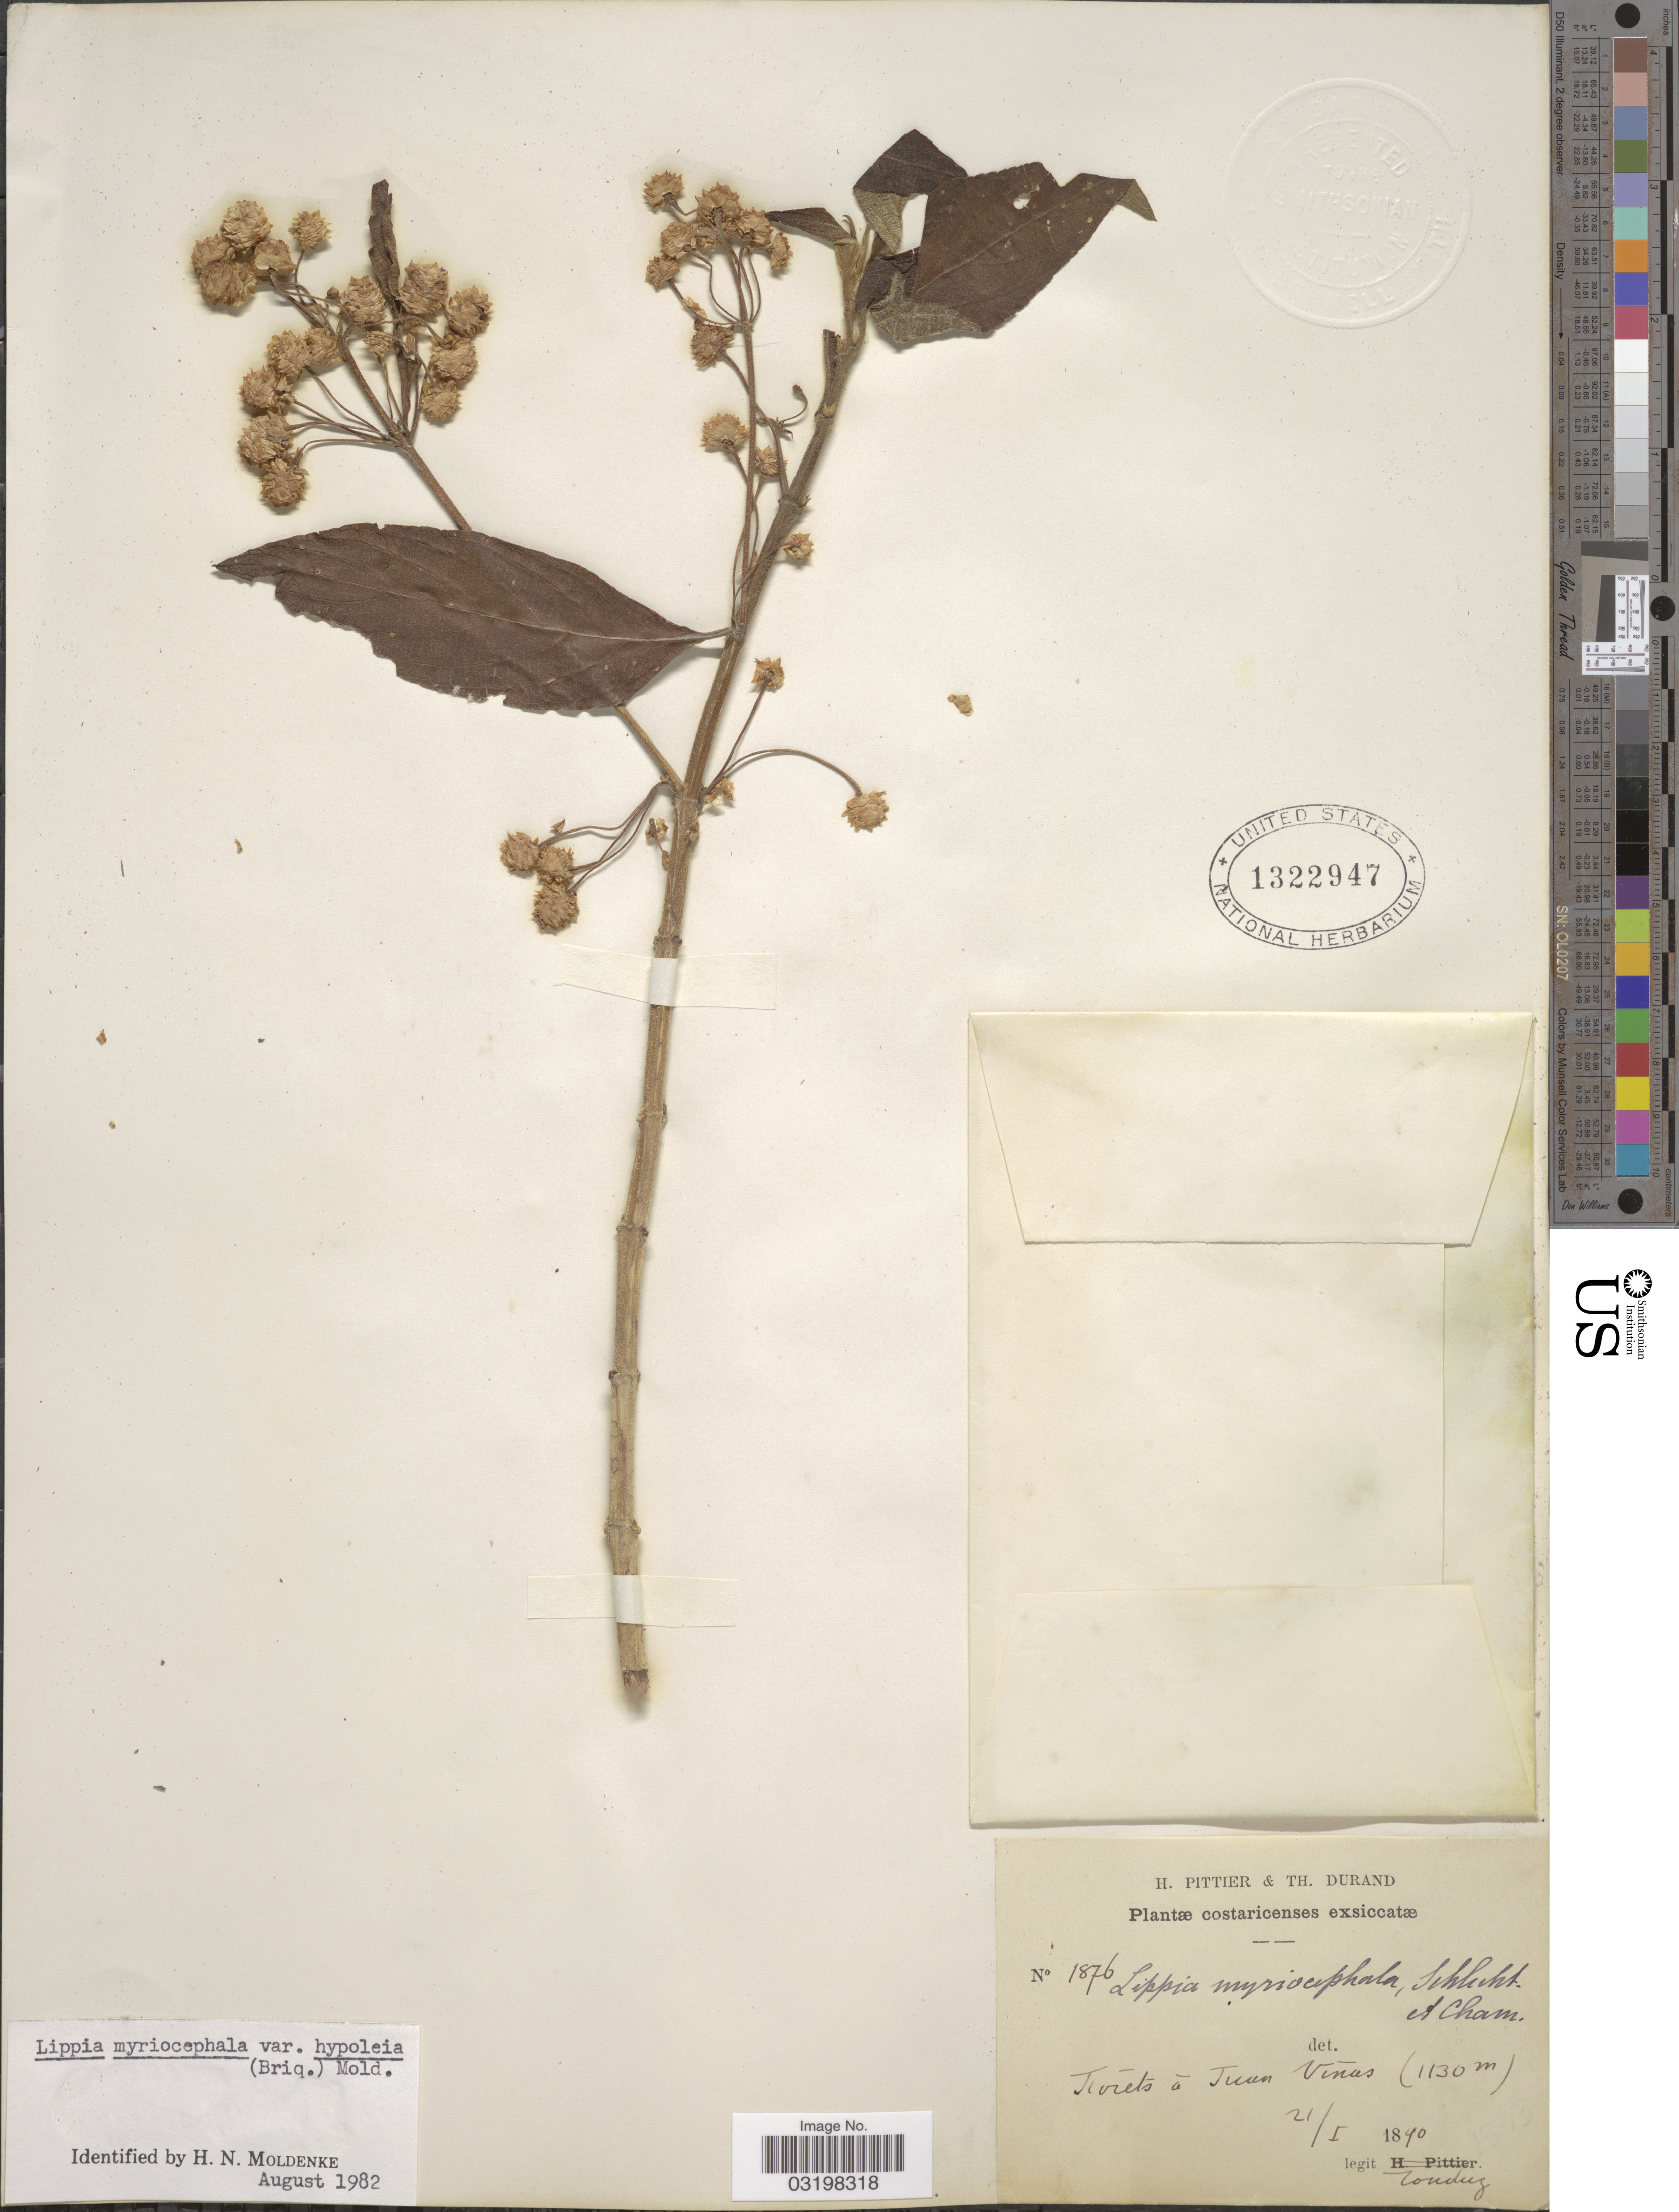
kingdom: Plantae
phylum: Tracheophyta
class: Magnoliopsida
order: Lamiales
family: Verbenaceae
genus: Lippia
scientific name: Lippia myriocephala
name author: Schltdl. & Cham.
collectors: Tonduz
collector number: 1876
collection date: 1840-01-21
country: Costa Rica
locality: Forets á Juan Vínas.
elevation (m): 1130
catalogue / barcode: US 1322947